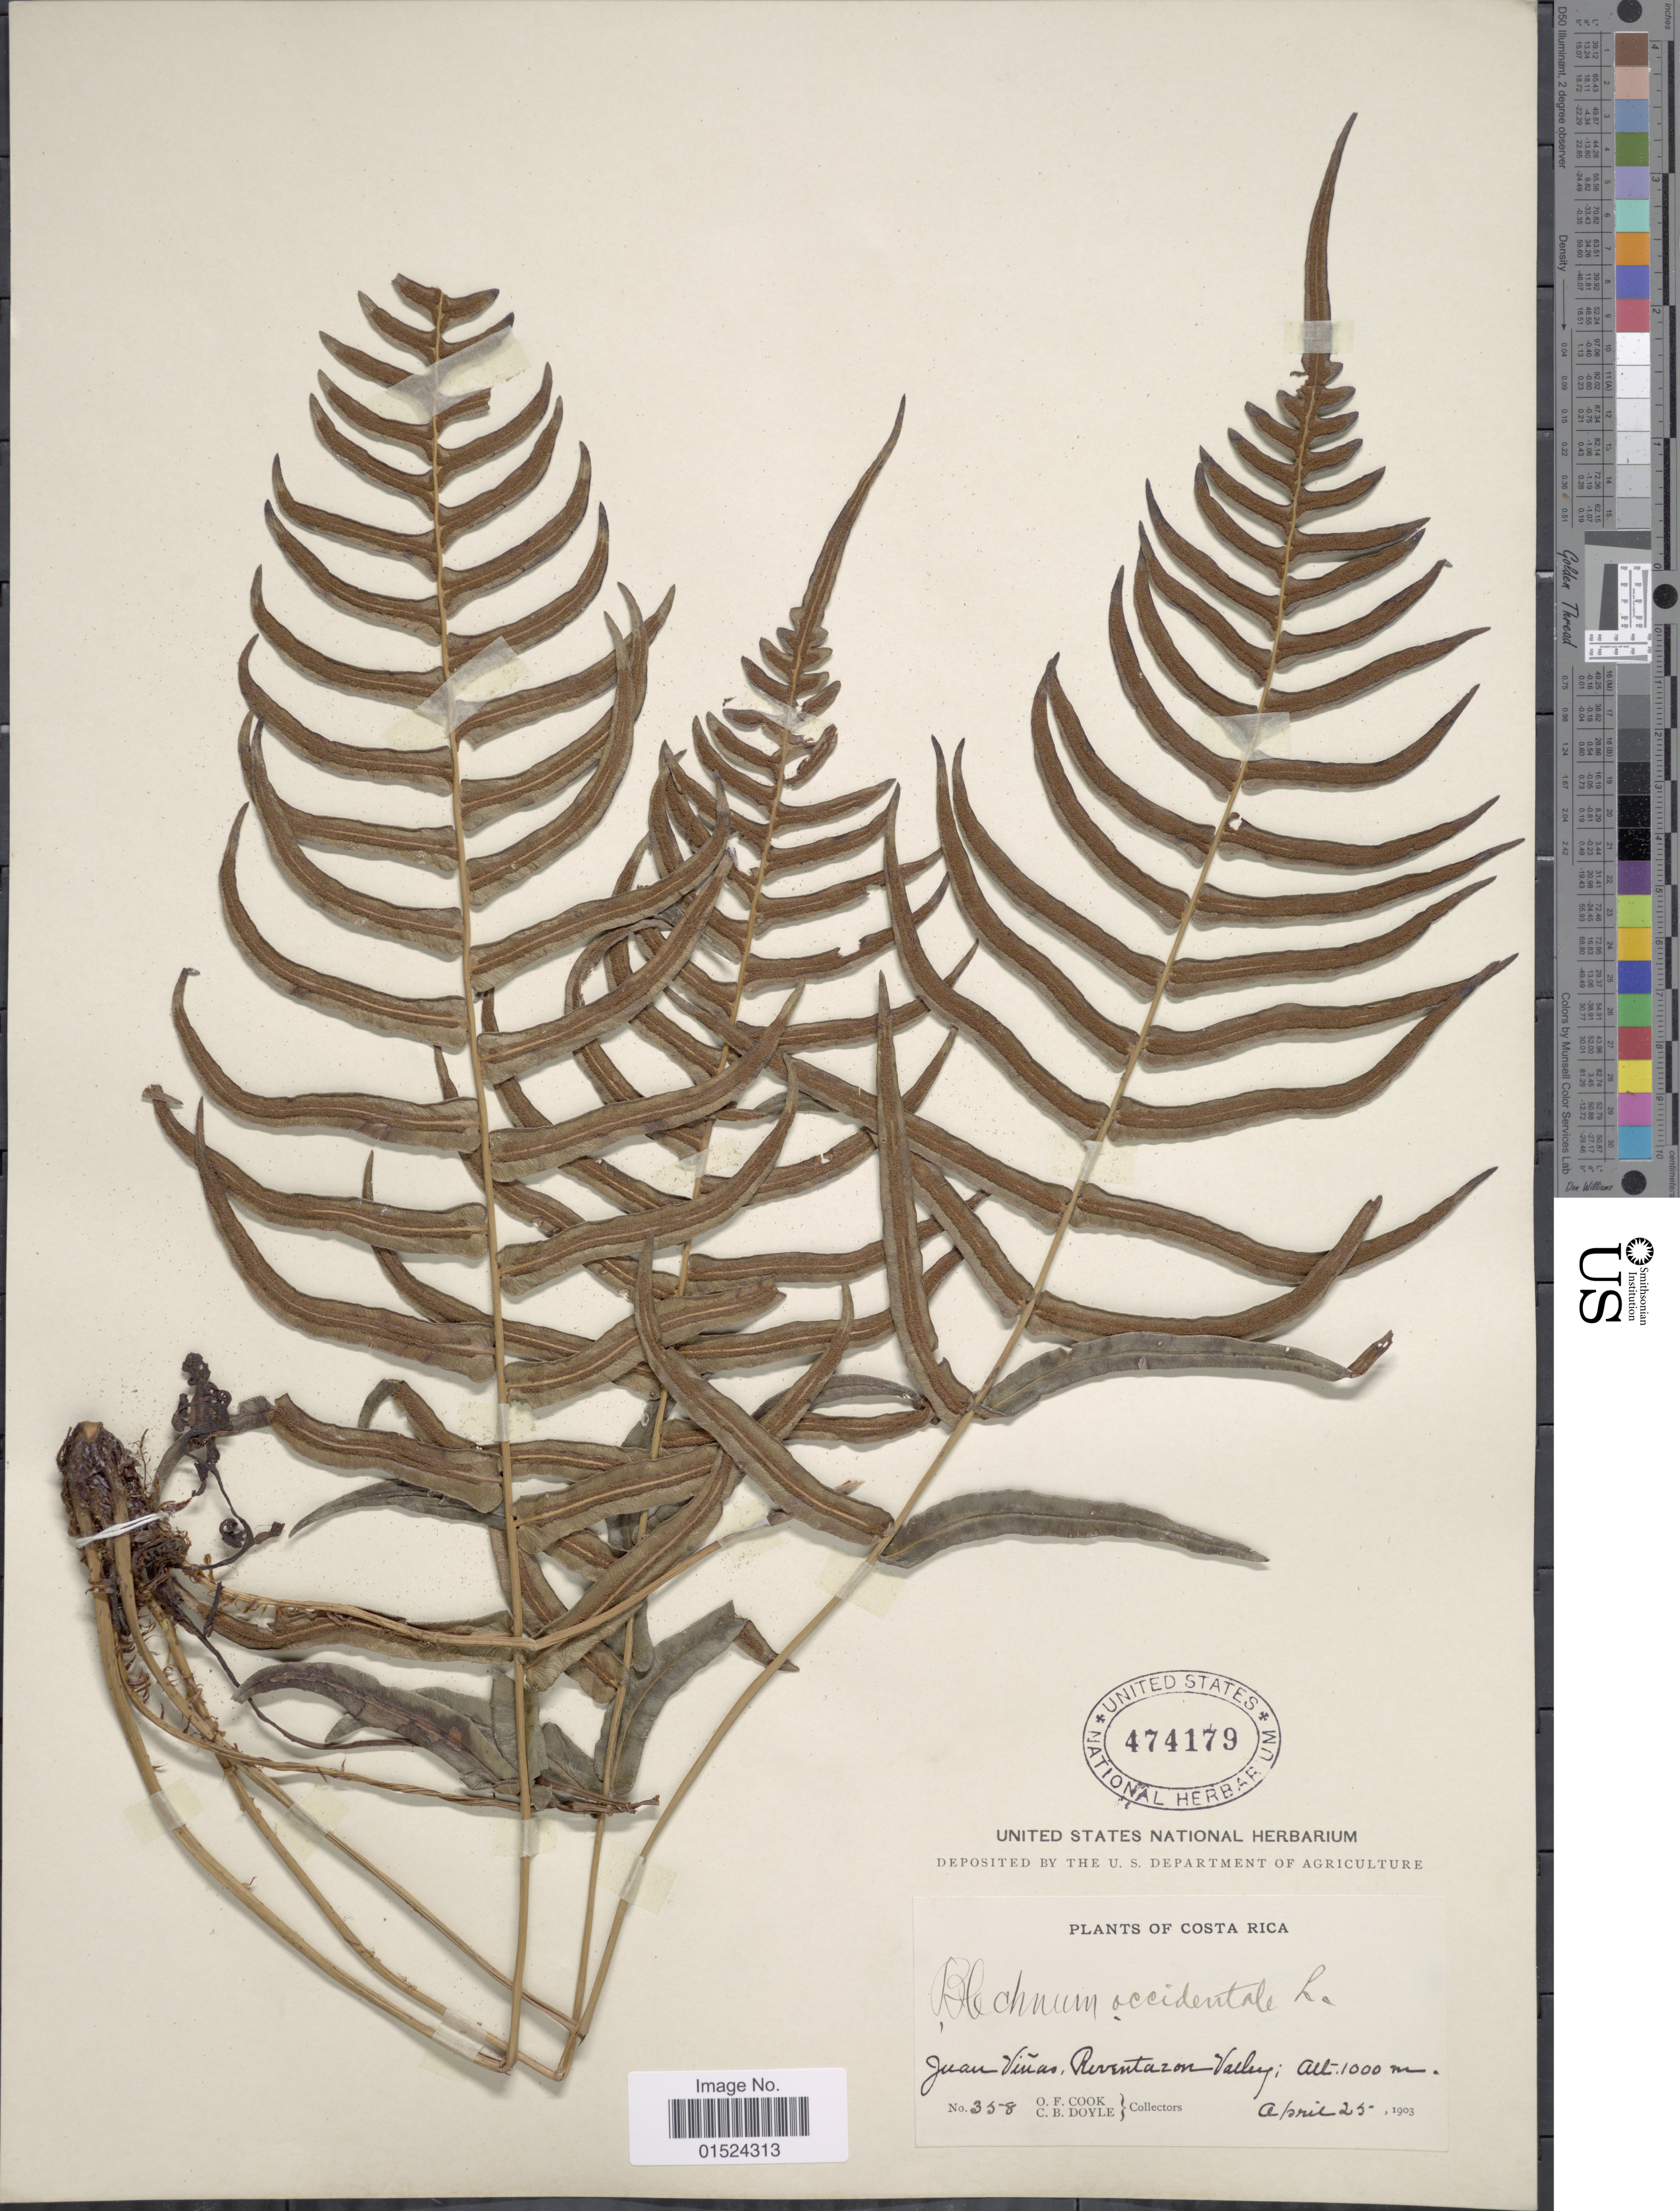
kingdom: Plantae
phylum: Tracheophyta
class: Polypodiopsida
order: Polypodiales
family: Blechnaceae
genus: Blechnum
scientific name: Blechnum occidentale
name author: L.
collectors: O. F. Cook & C. Doyle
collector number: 358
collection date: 1903-04-25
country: Costa Rica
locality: Juan Viñas, Reventazon Valley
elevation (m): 1000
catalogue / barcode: US 474179